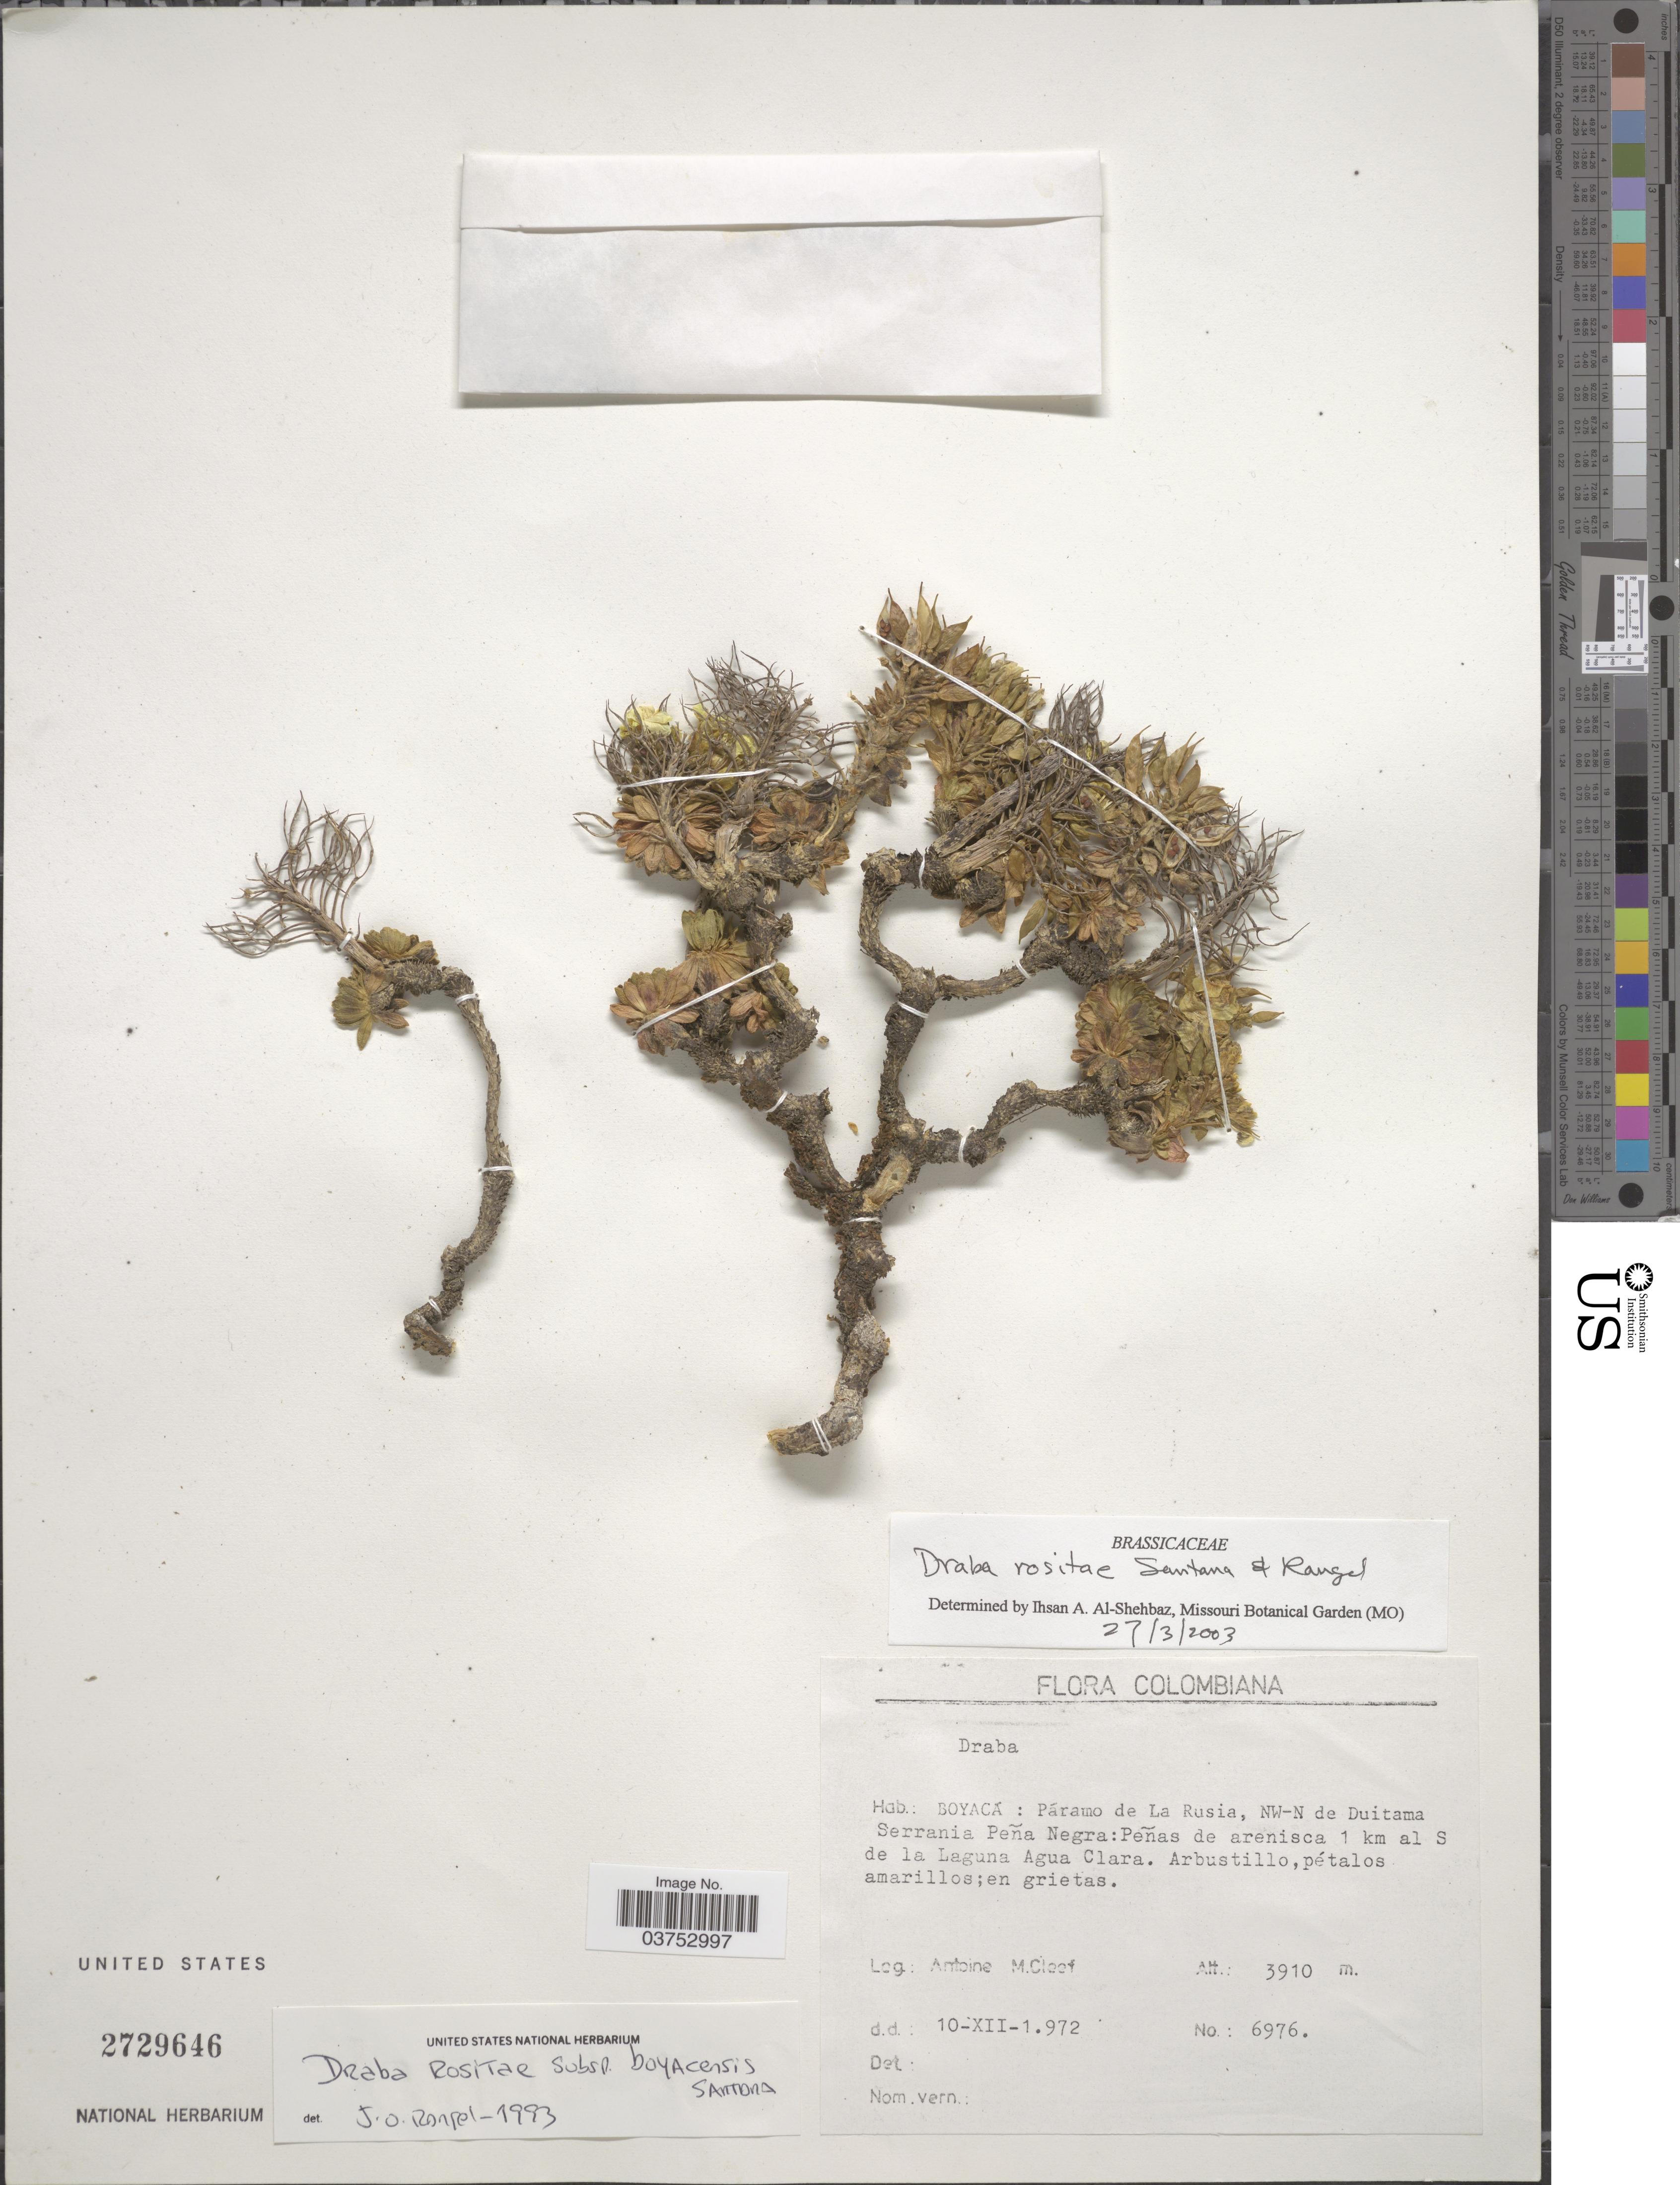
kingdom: Plantae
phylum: Tracheophyta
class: Magnoliopsida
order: Brassicales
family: Brassicaceae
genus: Draba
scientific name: Draba rositae subsp. rositae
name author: Santana & J.O. Rangel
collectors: A. M. Cleef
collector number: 6976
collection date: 1972-12-10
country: Colombia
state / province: Boyacá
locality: Páramo de La Rusia, NW-N de Duitama Serrania Peña Negra: Peñas de arenisca 1 km al S de la Laguna Agua Clara.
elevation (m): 3910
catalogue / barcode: US 2729646